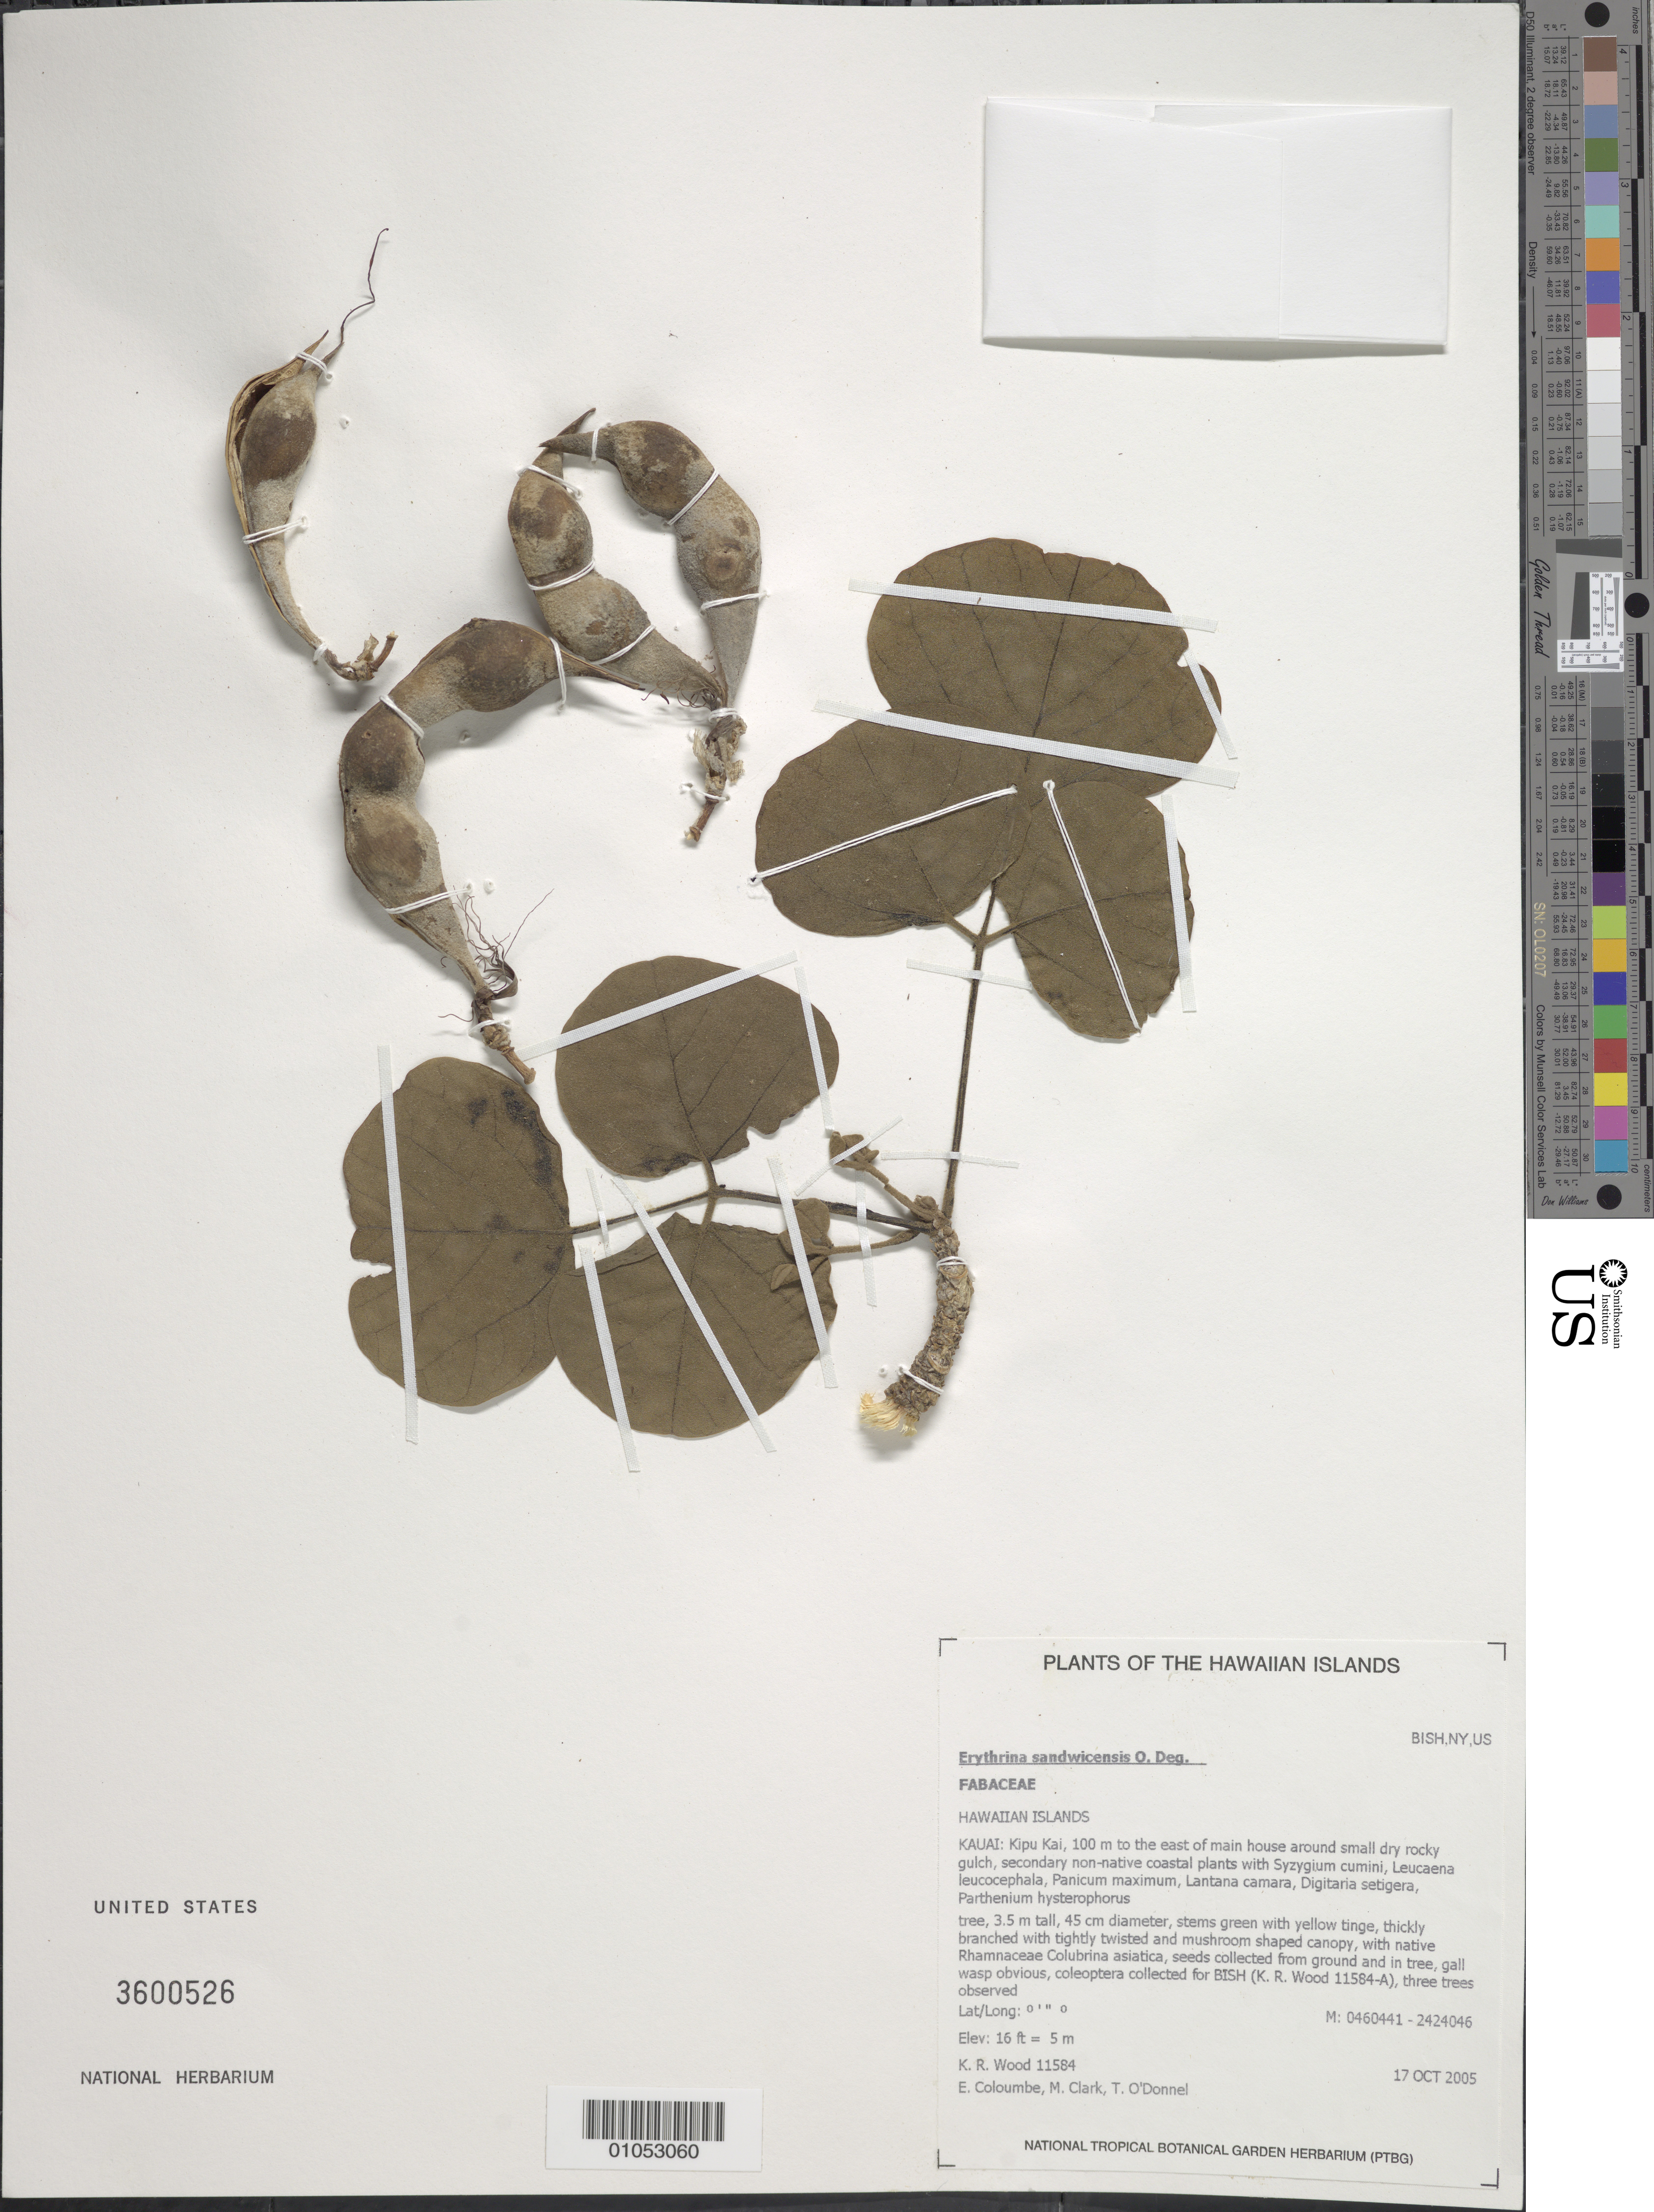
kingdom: Plantae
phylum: Tracheophyta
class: Magnoliopsida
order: Fabales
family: Fabaceae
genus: Erythrina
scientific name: Erythrina sandwicensis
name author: O. Deg.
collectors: K. R. Wood, E. Coloumbe, M. Clark & T. O'Donnel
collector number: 11584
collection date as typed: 17 Oct 2005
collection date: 2005-10-17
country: United States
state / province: Hawaii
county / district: Kaui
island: Kaua'i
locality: Kipu Kai, 100 m to the east of main house.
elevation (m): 5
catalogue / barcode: US 3600526